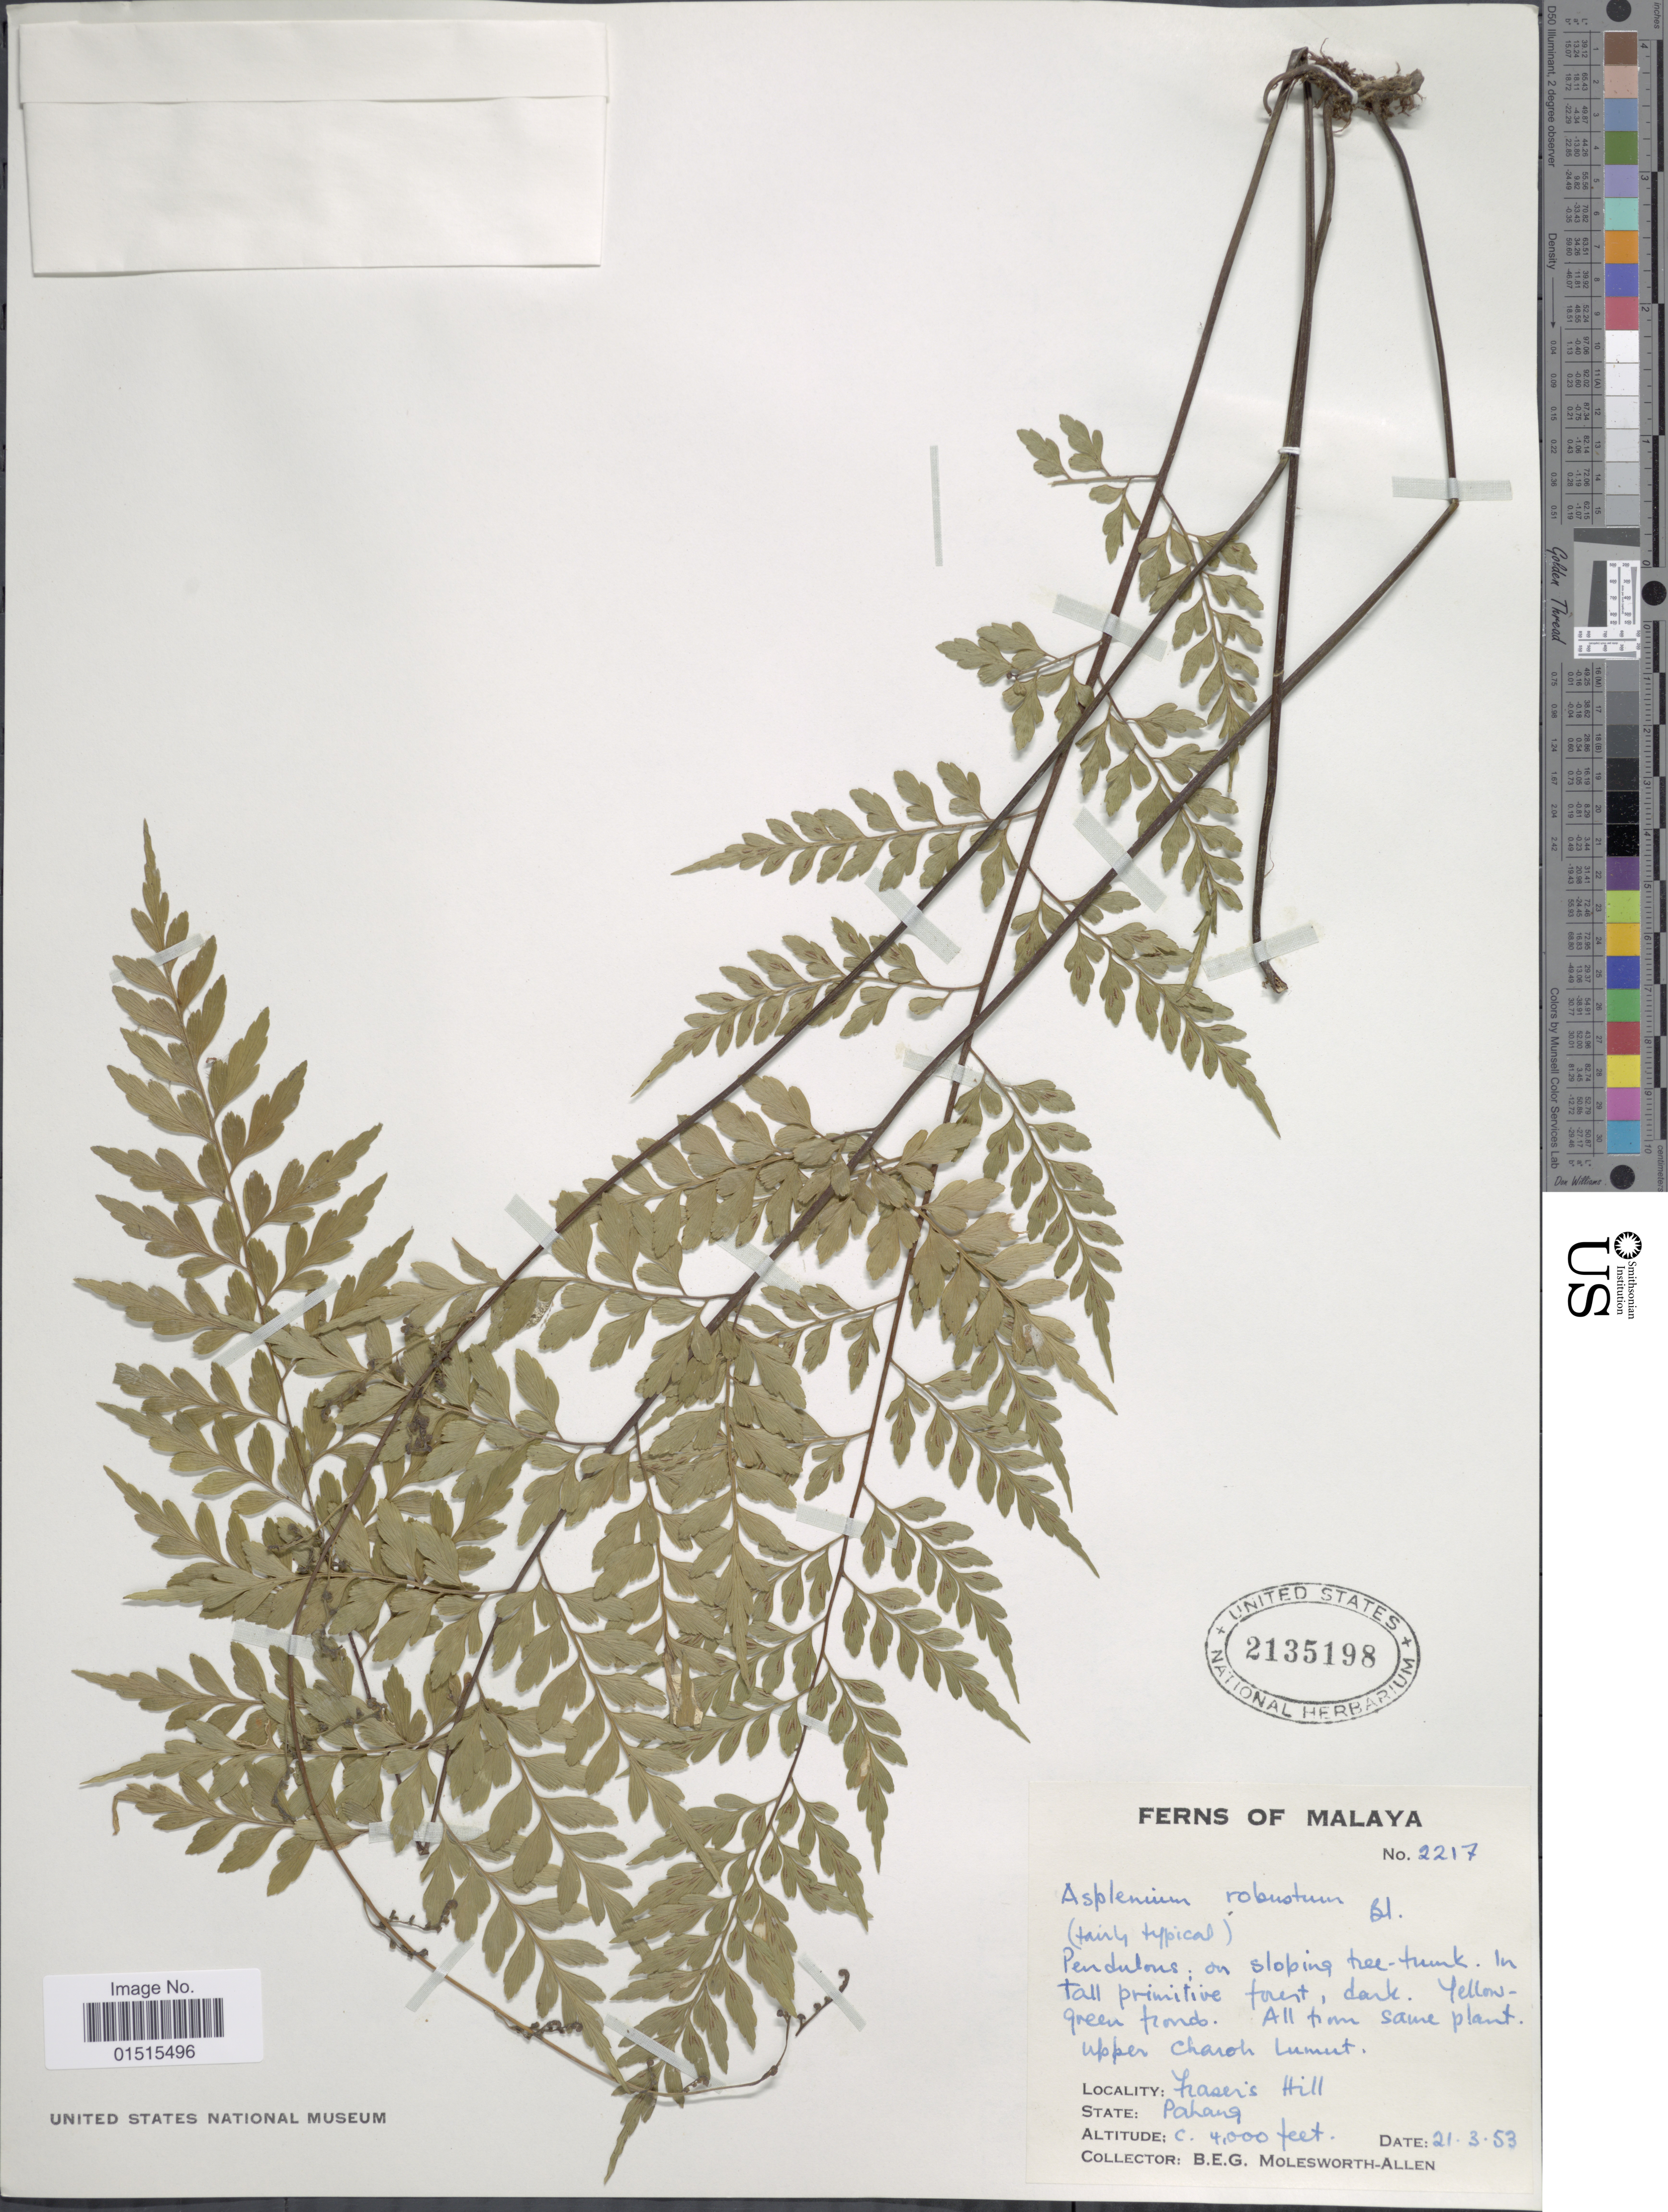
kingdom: Plantae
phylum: Tracheophyta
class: Polypodiopsida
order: Polypodiales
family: Aspleniaceae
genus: Asplenium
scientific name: Asplenium robustum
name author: Blume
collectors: B. E. G. Molesworth-Allen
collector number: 2217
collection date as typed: Transcribed d/m/y: 21/3/53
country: Malaysia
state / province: Pahang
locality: Fraser's Hill [Bukit Fraser], Malaya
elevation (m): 1219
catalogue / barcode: US 2135198